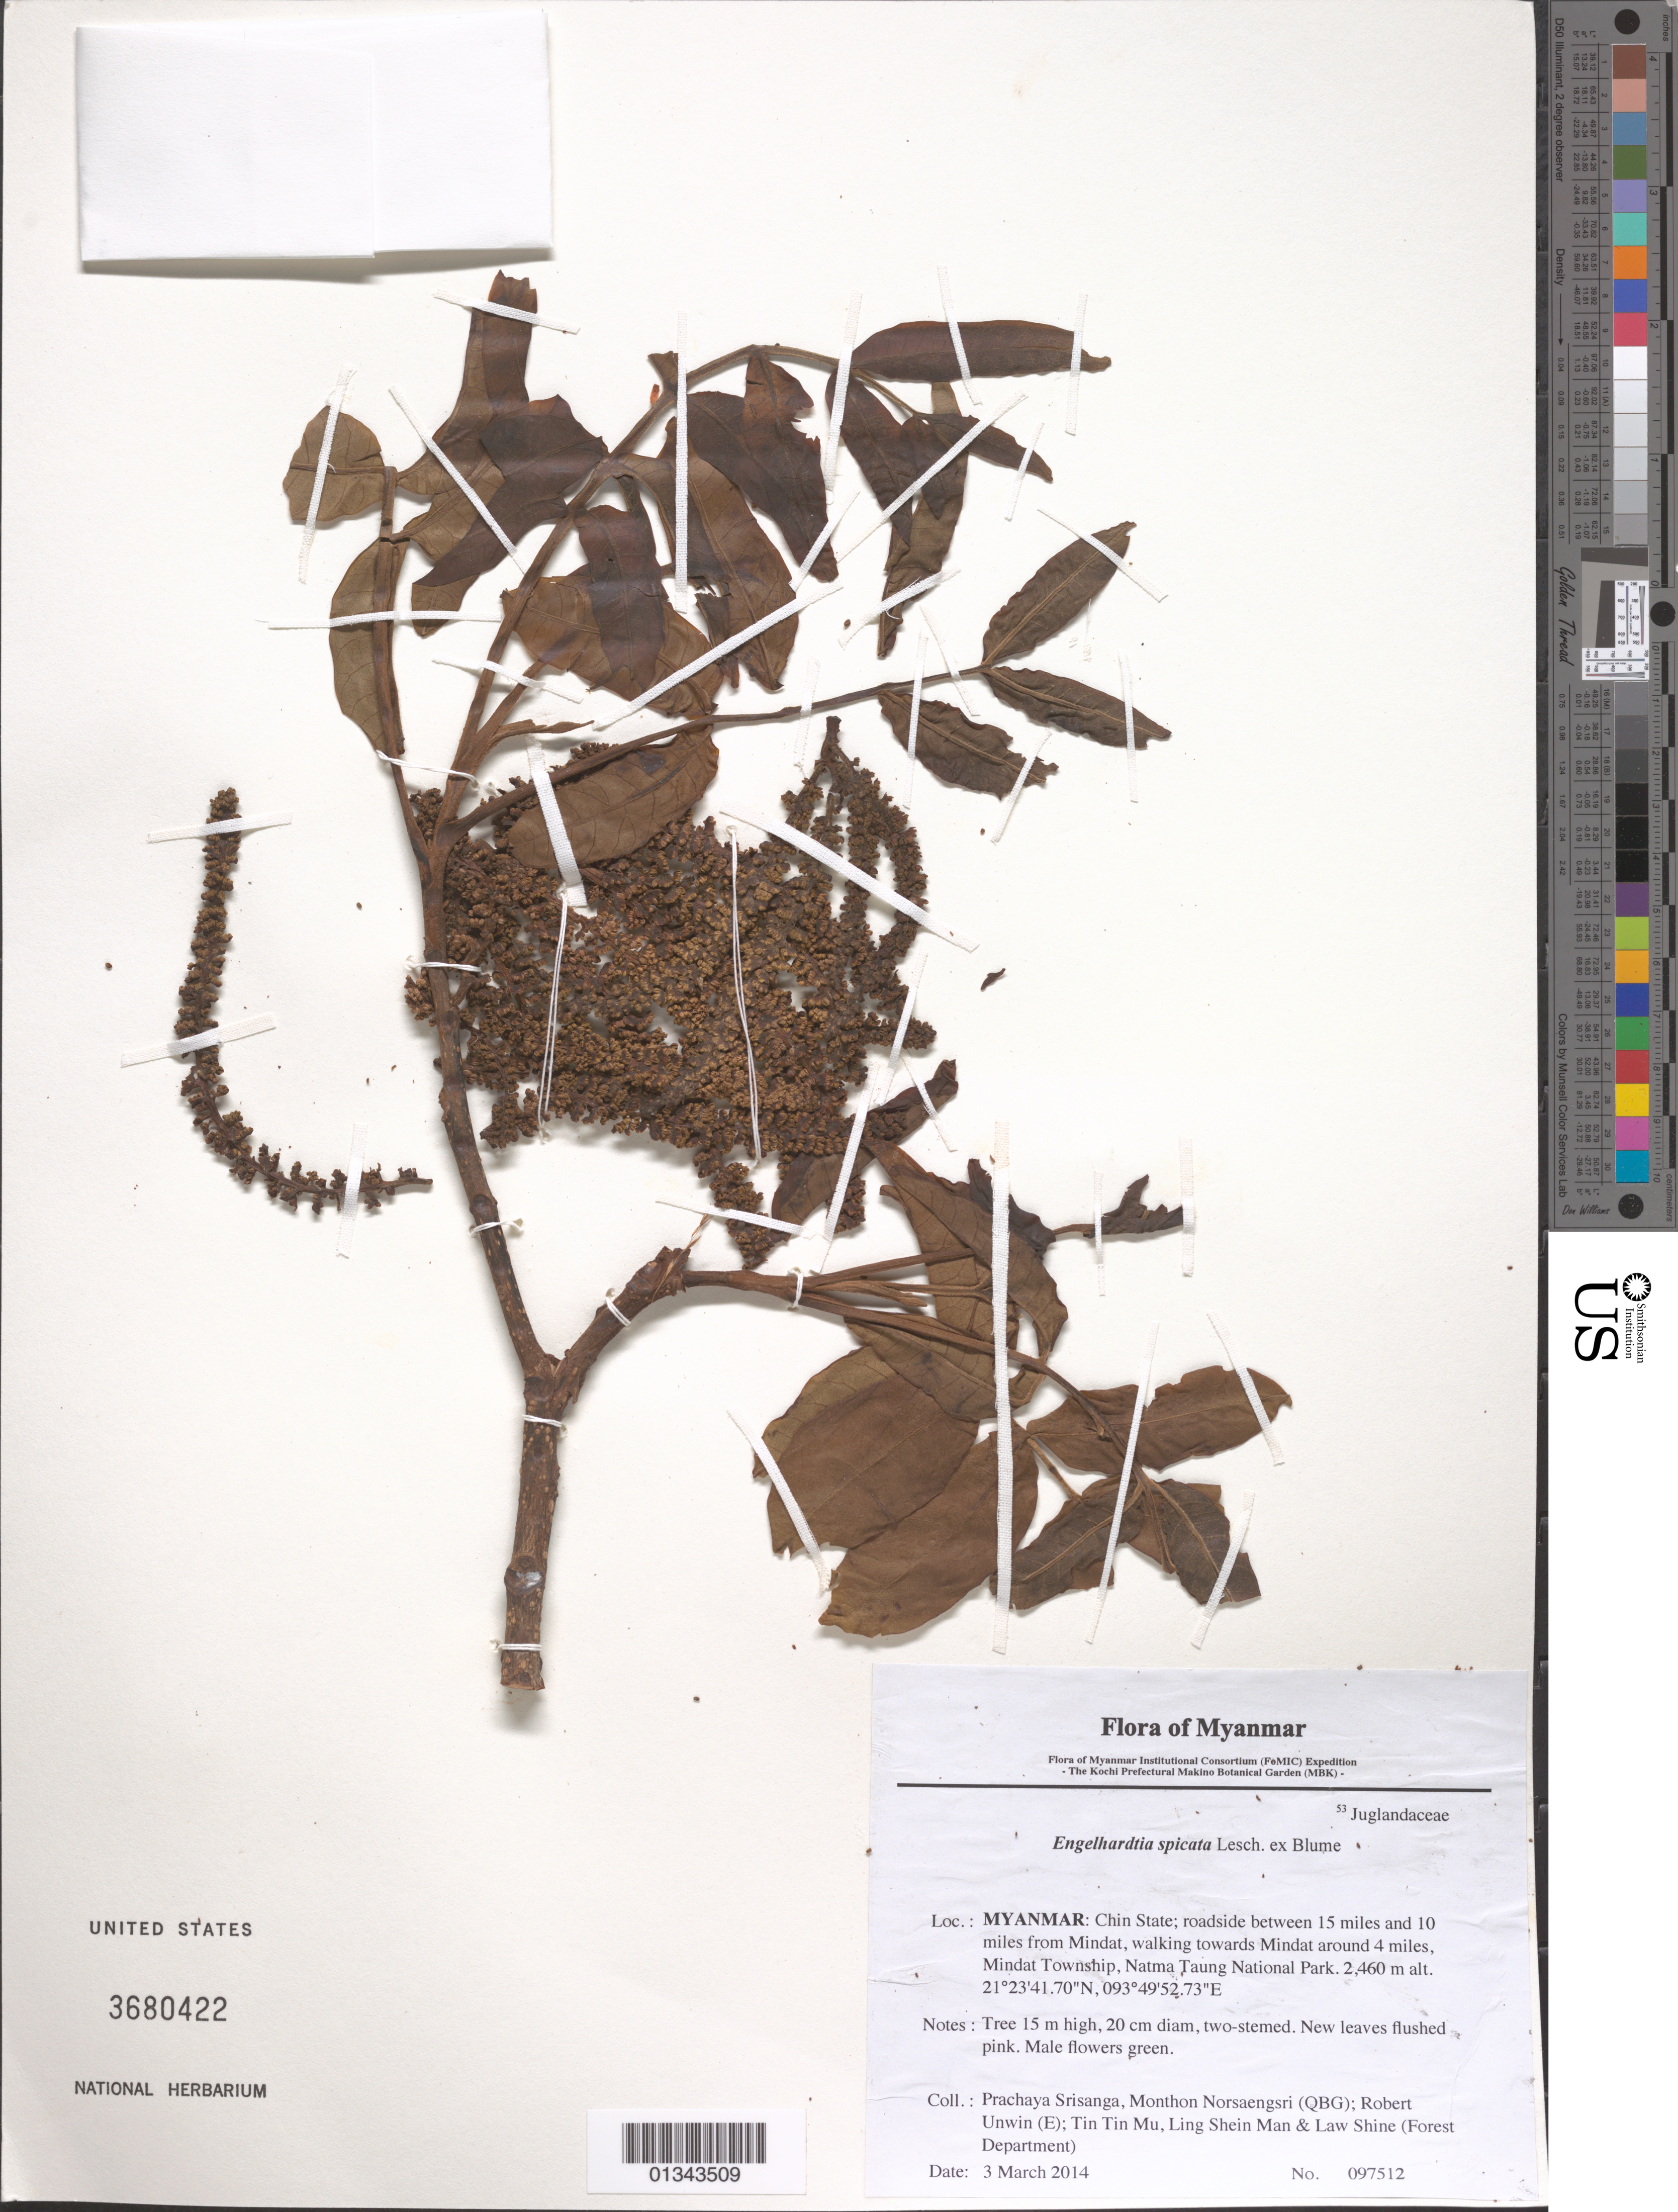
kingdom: Plantae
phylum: Tracheophyta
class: Magnoliopsida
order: Fagales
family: Juglandaceae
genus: Engelhardia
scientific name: Engelhardia spicata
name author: Lesch. ex Blume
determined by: Fujikawa, Kazumi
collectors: P. Srisanga, M. Norsaengsri, R. Unwin, Tin Tin Mu, Ling Shein Man & L. Shine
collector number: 97512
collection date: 2014-03-03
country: Myanmar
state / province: Chin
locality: Roadside between 15 miles and 10 miles from Mindat, walking towards Mindat around 4 miles, Mindat Township, Natma Taung National Park.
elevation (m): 2460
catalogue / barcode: US 3680422